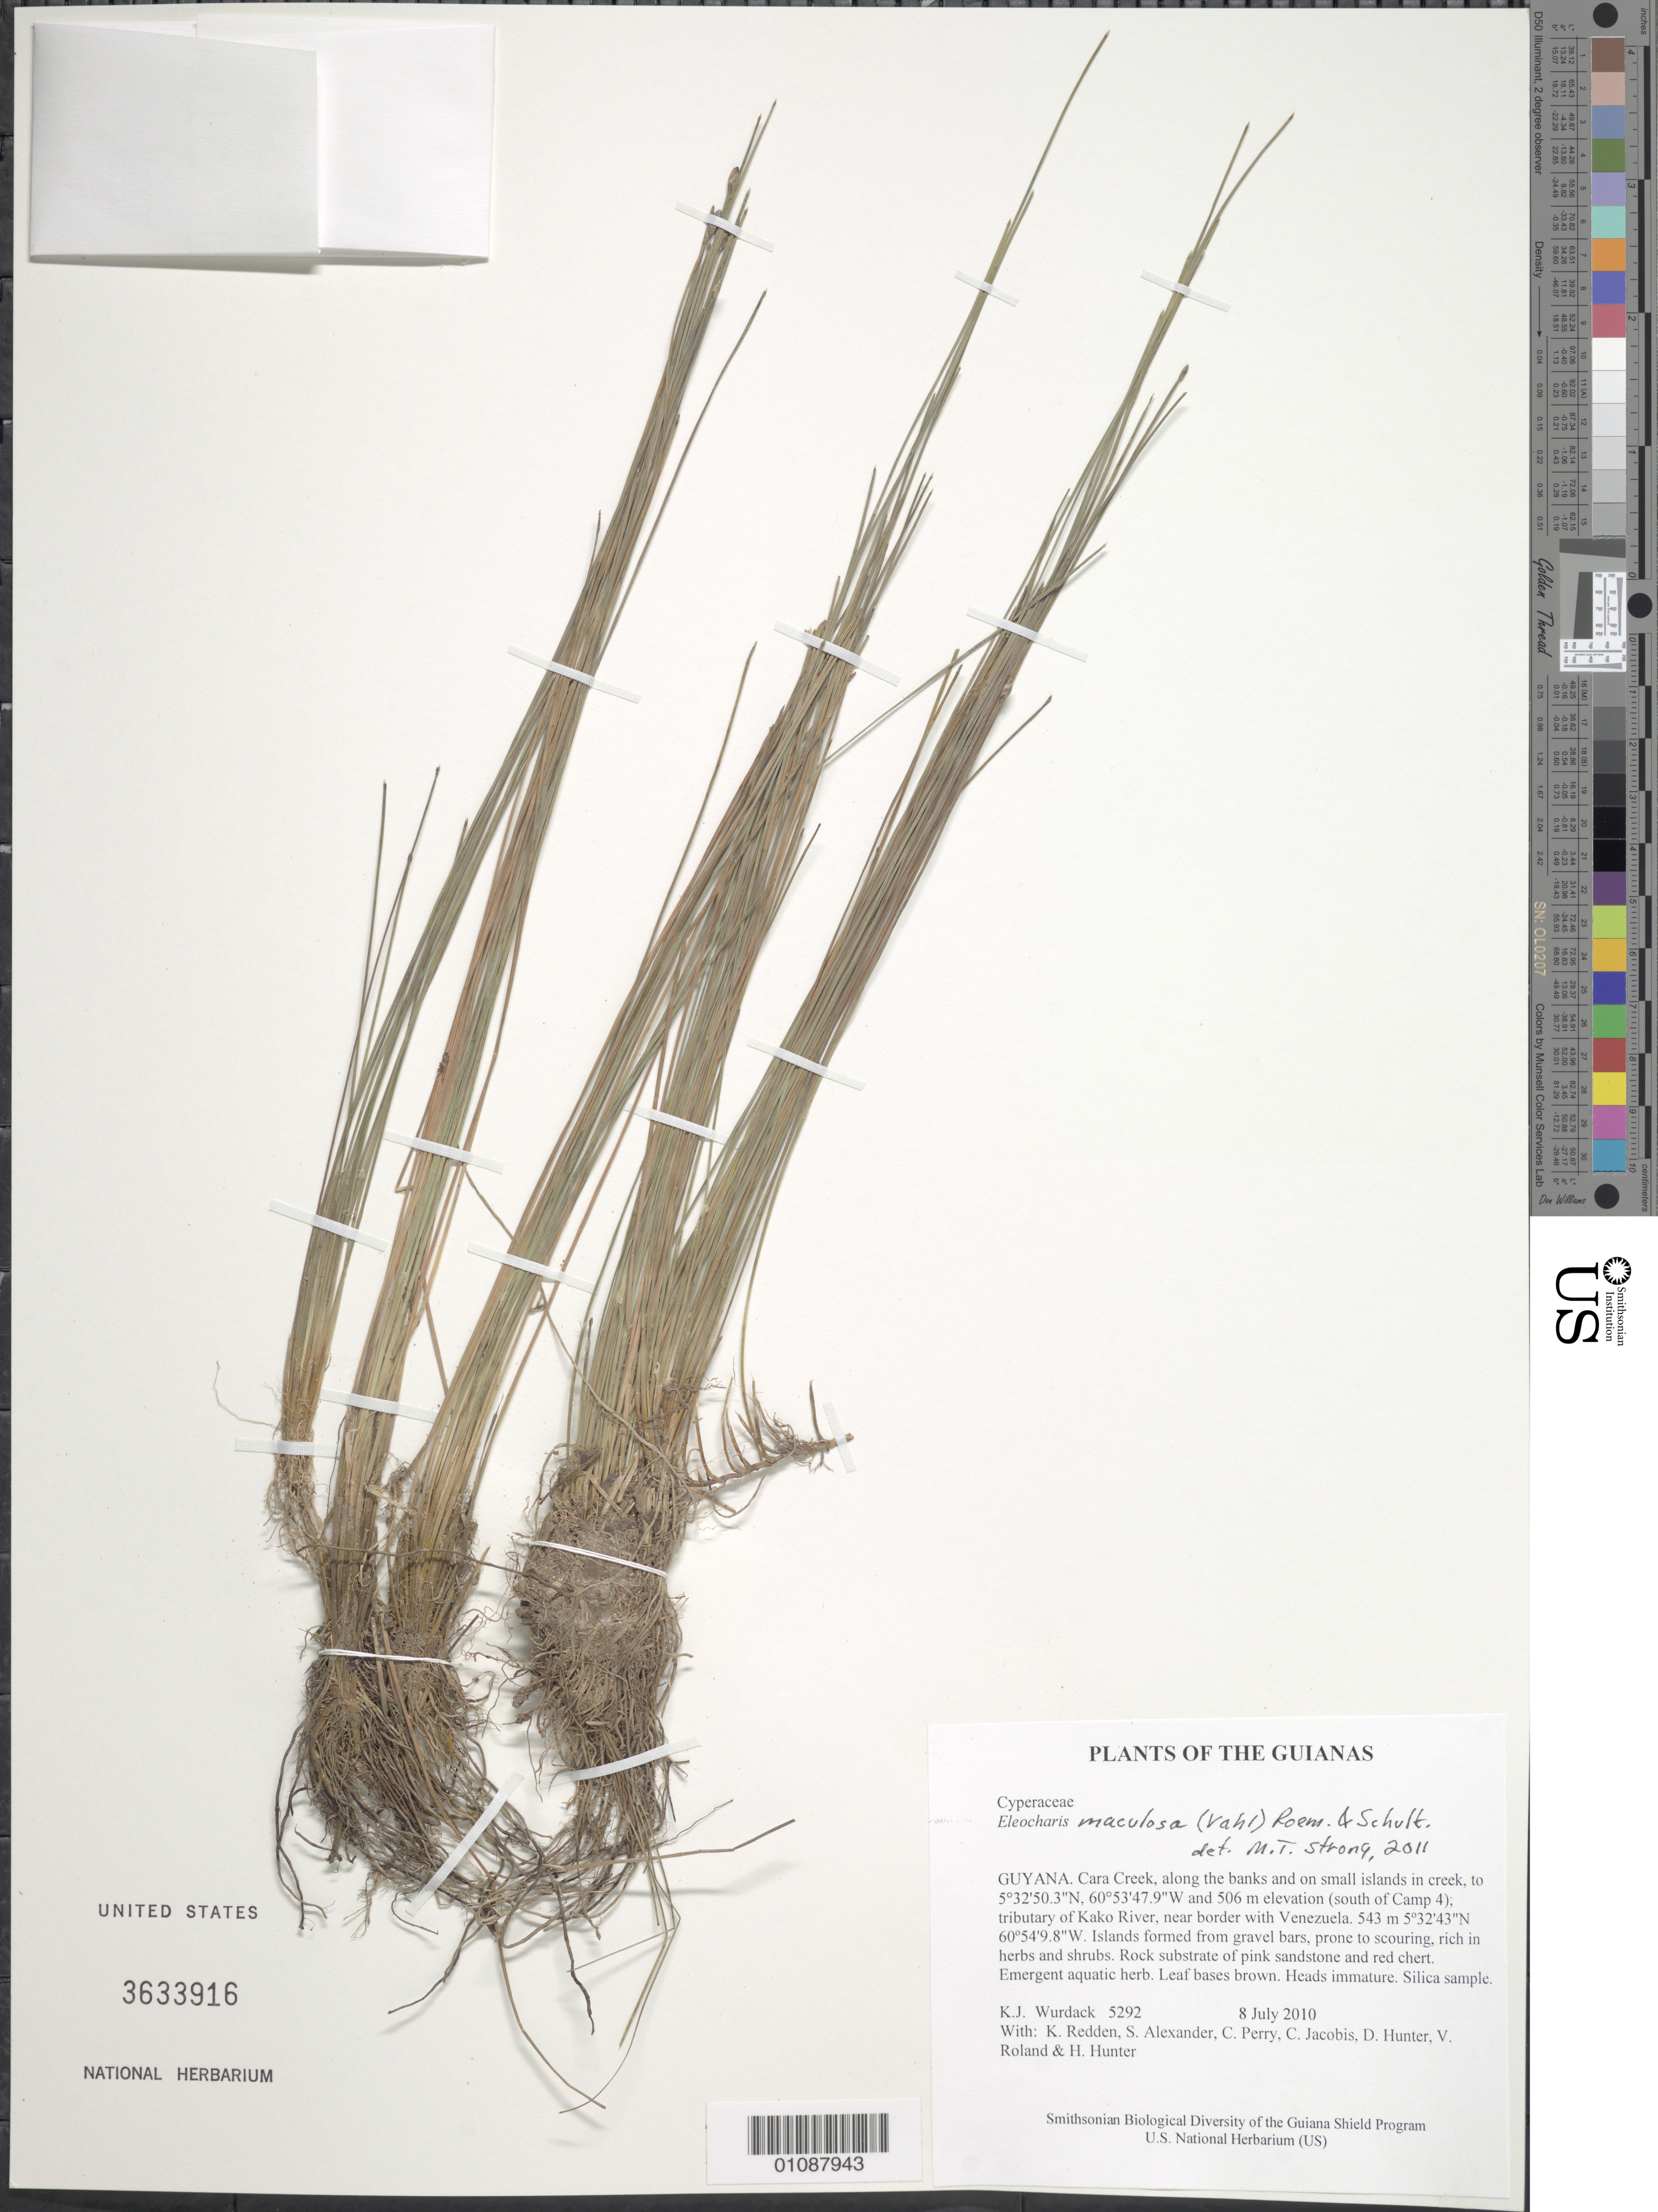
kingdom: Plantae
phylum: Tracheophyta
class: Liliopsida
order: Poales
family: Cyperaceae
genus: Eleocharis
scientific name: Eleocharis maculosa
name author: (Vahl) Roem. & Schult.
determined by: Strong, M. T., (US), Smithsonian Institution - National Museum of Natural History (UNITED STATES)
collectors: K. Wurdack, K. M. Redden, S. N. Alexander, C. Perry, C. Jacobis, D. Hunter, V. Roland & H. Hunter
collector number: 5292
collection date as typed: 8 July 2010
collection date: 2010-07-08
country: Guyana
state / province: Cuyuni-Mazaruni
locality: Cara Creek, along the banks and on small islands in creek, to 5°32'50.3"N, 60°53'47.9"W and 506 m elevation (south of Camp 4); tributary of Kako River, near border with Venezuela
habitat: Islands formed from gravel bars, prone to scouring, rich in herbs and shrubs. Rock substrate of pink sandstone and red chert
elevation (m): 543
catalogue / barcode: US 3633916